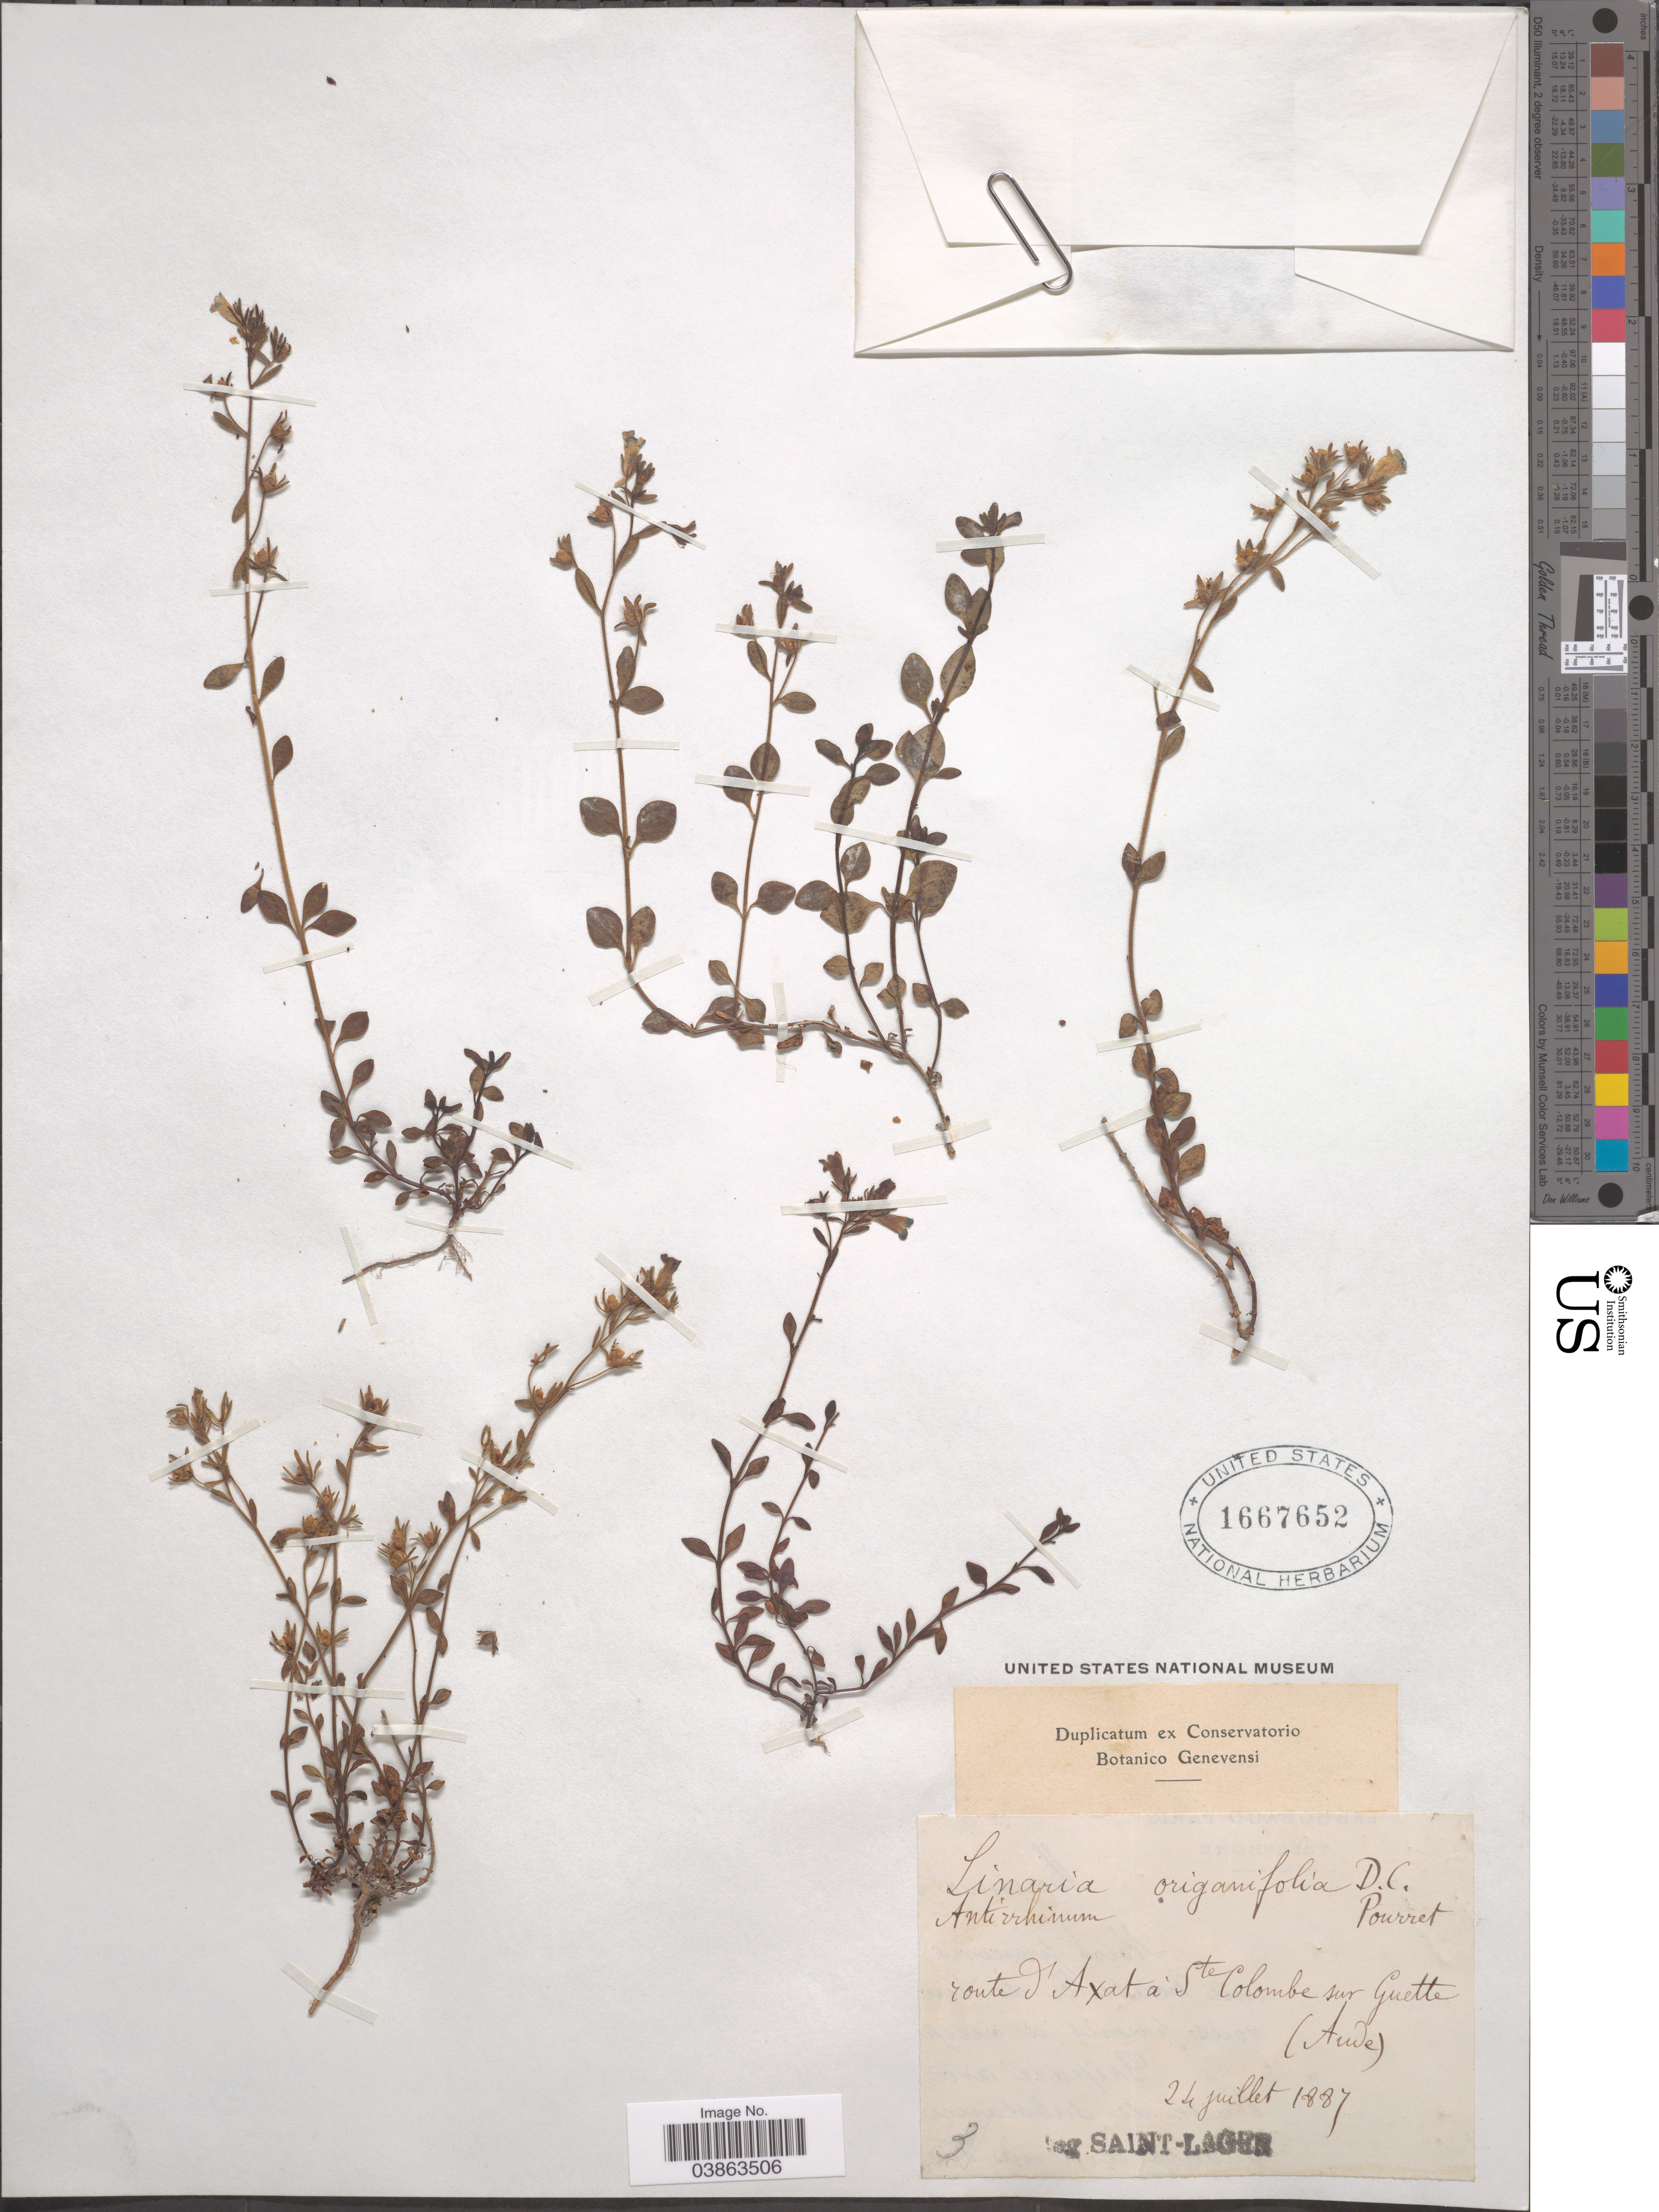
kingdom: Plantae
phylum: Tracheophyta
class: Magnoliopsida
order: Lamiales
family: Plantaginaceae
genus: Linaria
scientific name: Linaria origanifolia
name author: (L.) Chaz.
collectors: Saint-Lager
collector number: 3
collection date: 1887-07-24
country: France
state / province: Occitanie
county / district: Aude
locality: Route d'Axat a Ste Colombe sur Guette (Aude).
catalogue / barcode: US 1667652